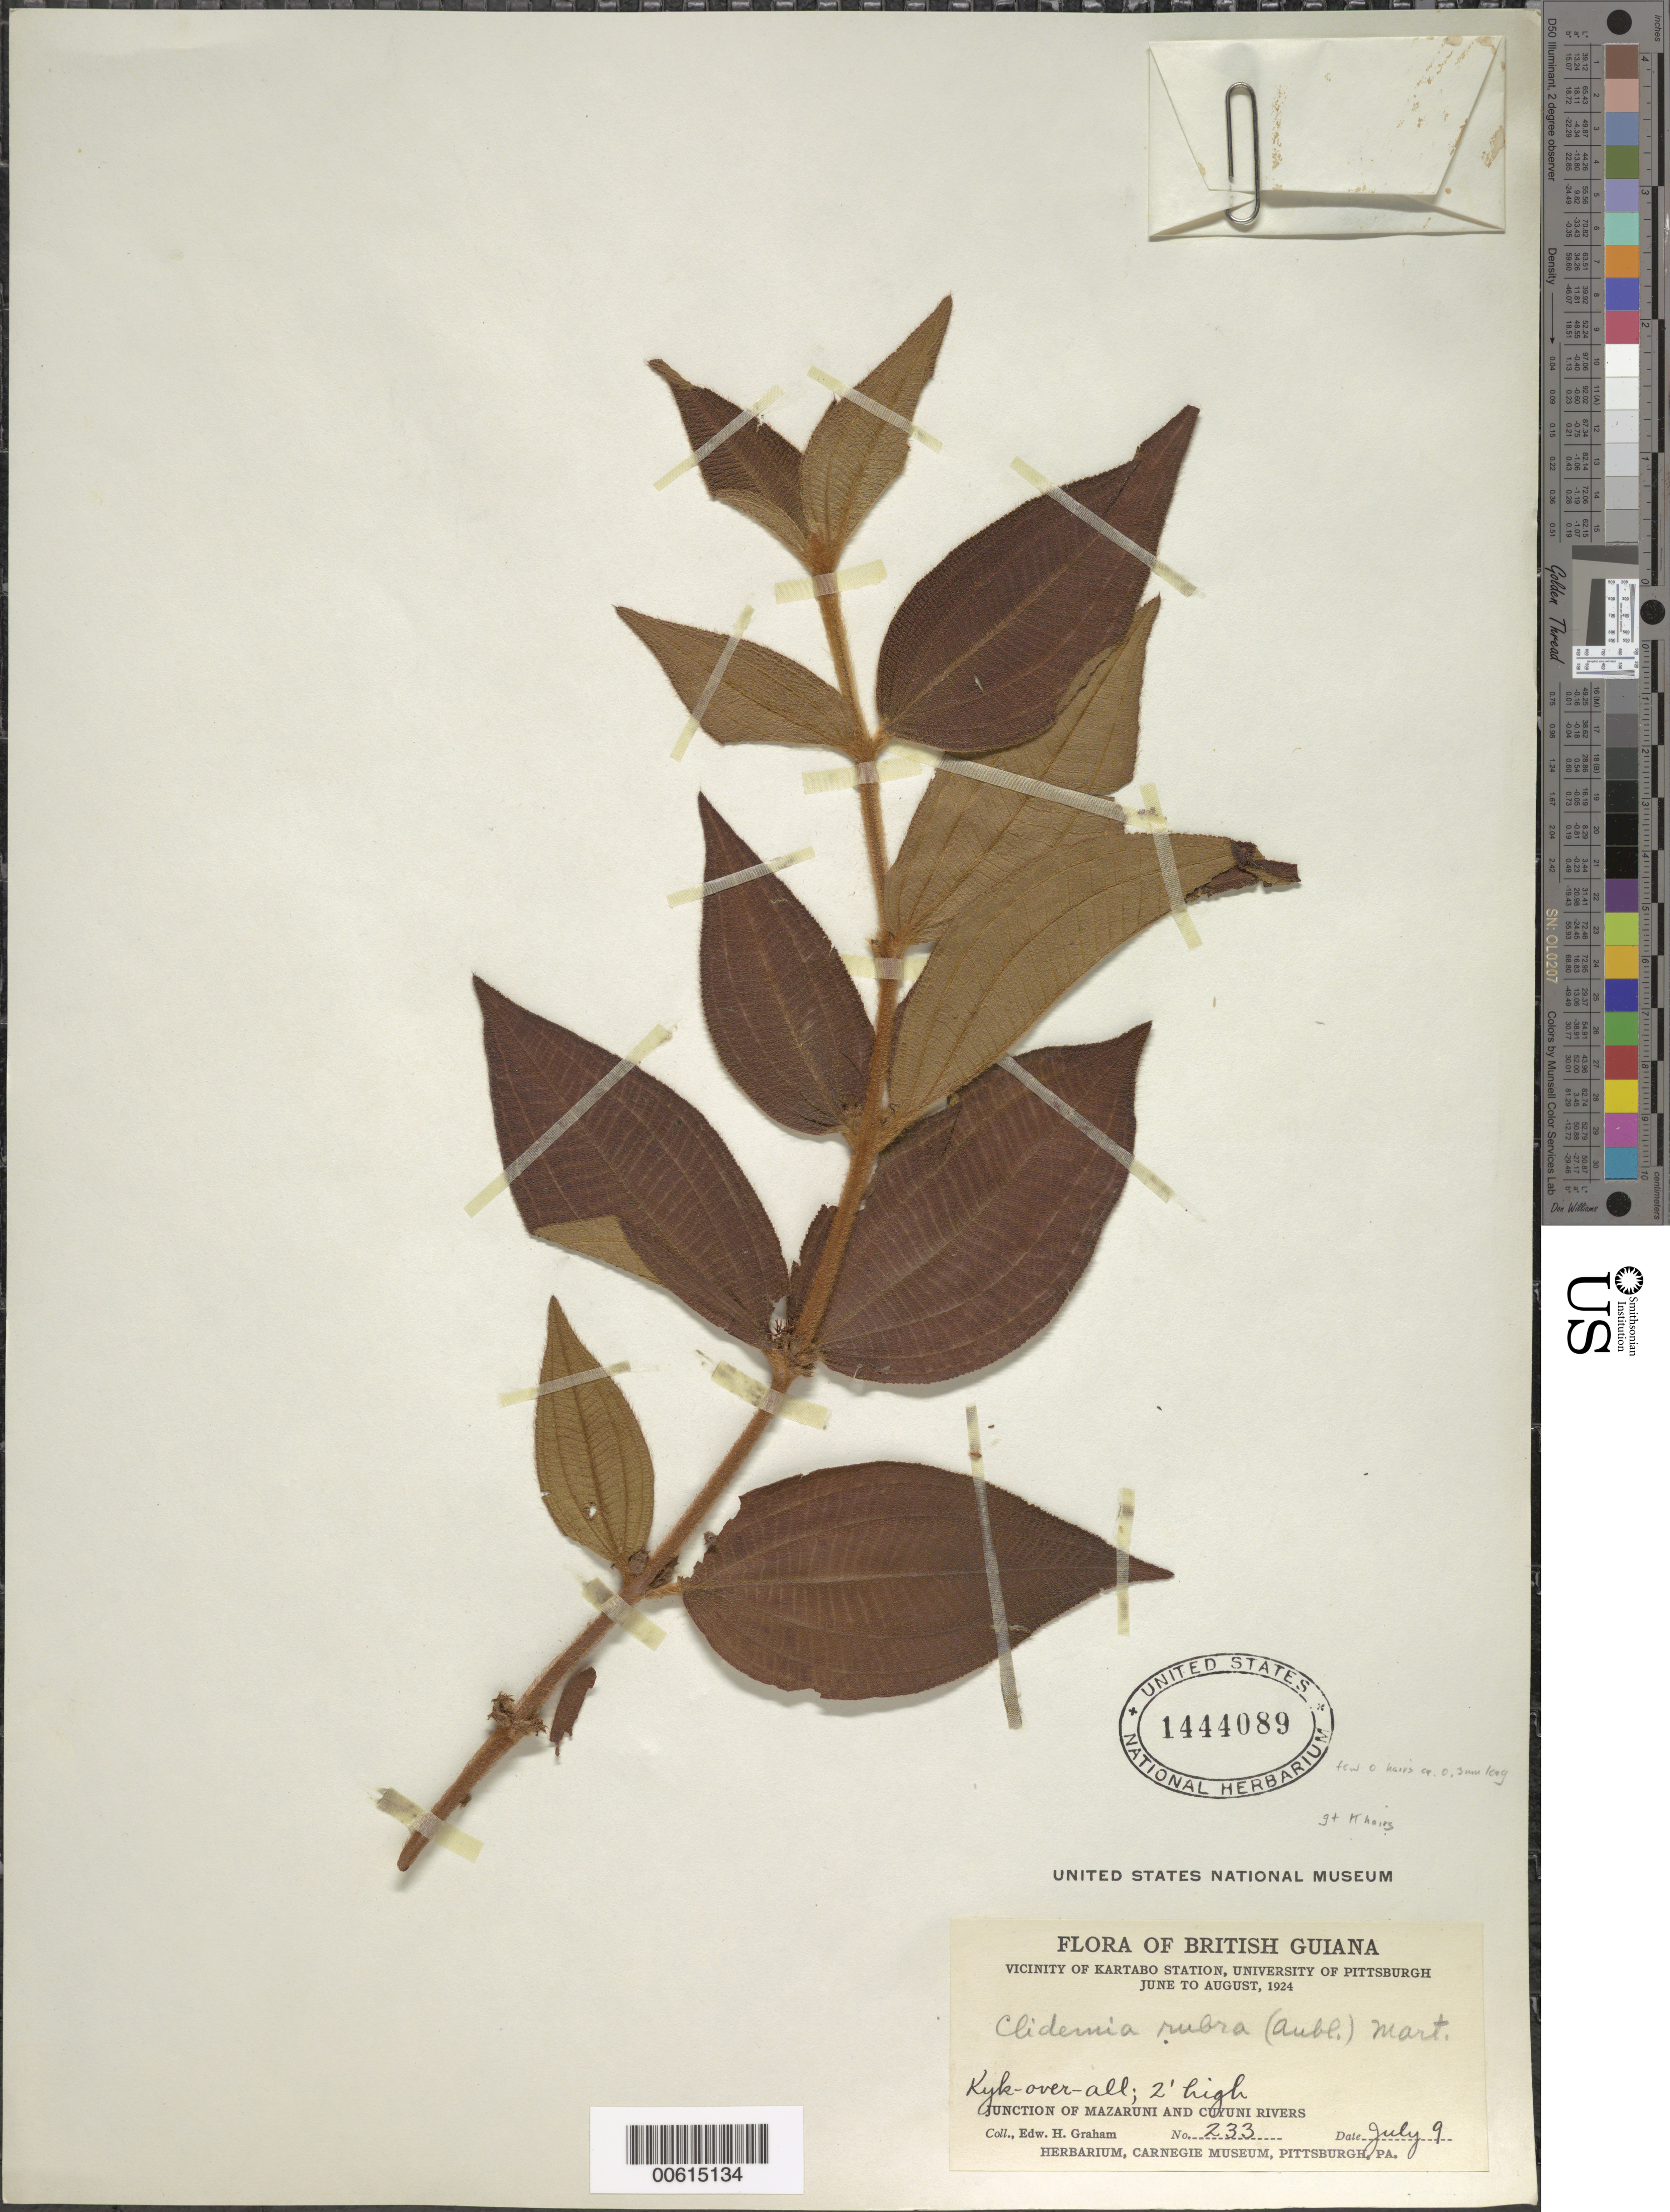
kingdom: Plantae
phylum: Tracheophyta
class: Magnoliopsida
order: Myrtales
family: Melastomataceae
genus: Clidemia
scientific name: Clidemia rubra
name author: (Aubl.) Mart.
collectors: E. H. Graham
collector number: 233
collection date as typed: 9-Jul-24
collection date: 1924-07-09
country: Guyana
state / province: Cuyuni-Mazaruni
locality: Kyk over al, Kartabo Station, vic., junction of Mazaruni & Cuyuni rivers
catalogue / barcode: US 1444089